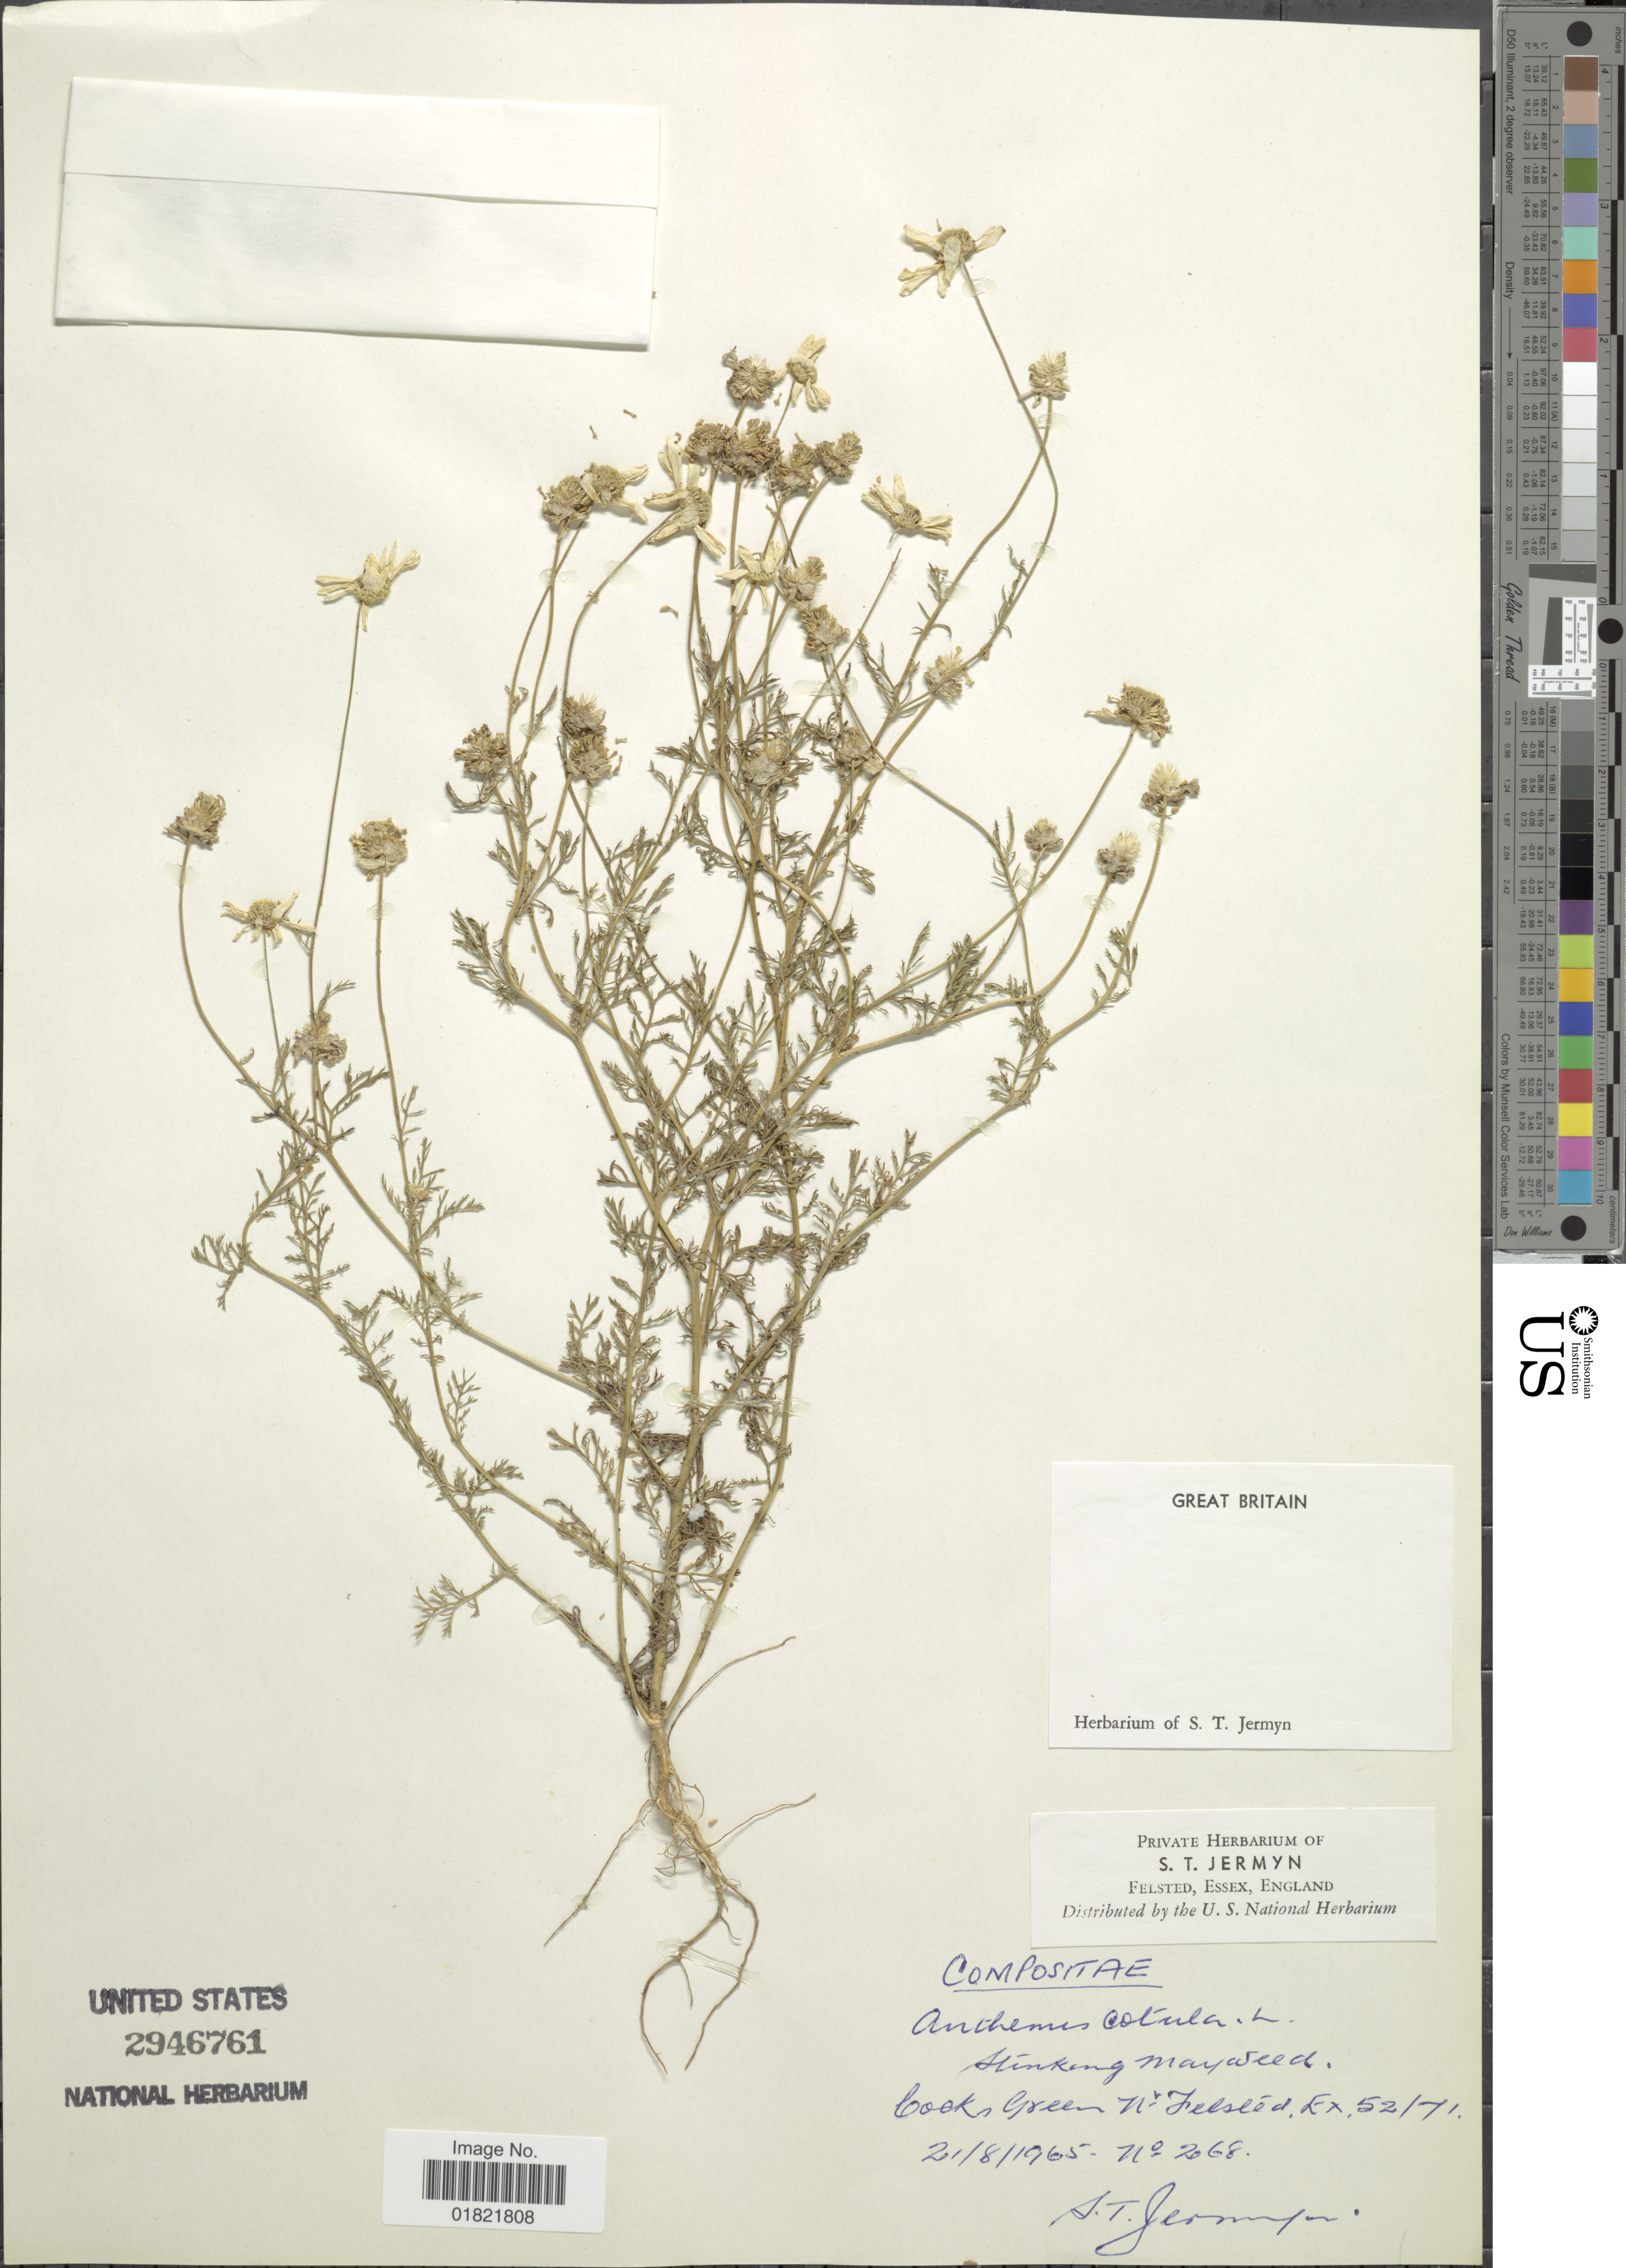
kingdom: Plantae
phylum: Tracheophyta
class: Magnoliopsida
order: Asterales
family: Asteraceae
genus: Anthemis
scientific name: Anthemis cotula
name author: L.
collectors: S. Jermyn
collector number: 268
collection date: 1965-08-21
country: United Kingdom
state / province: England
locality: Cooks Green, Felsted Ex. 52/71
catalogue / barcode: US 2946761